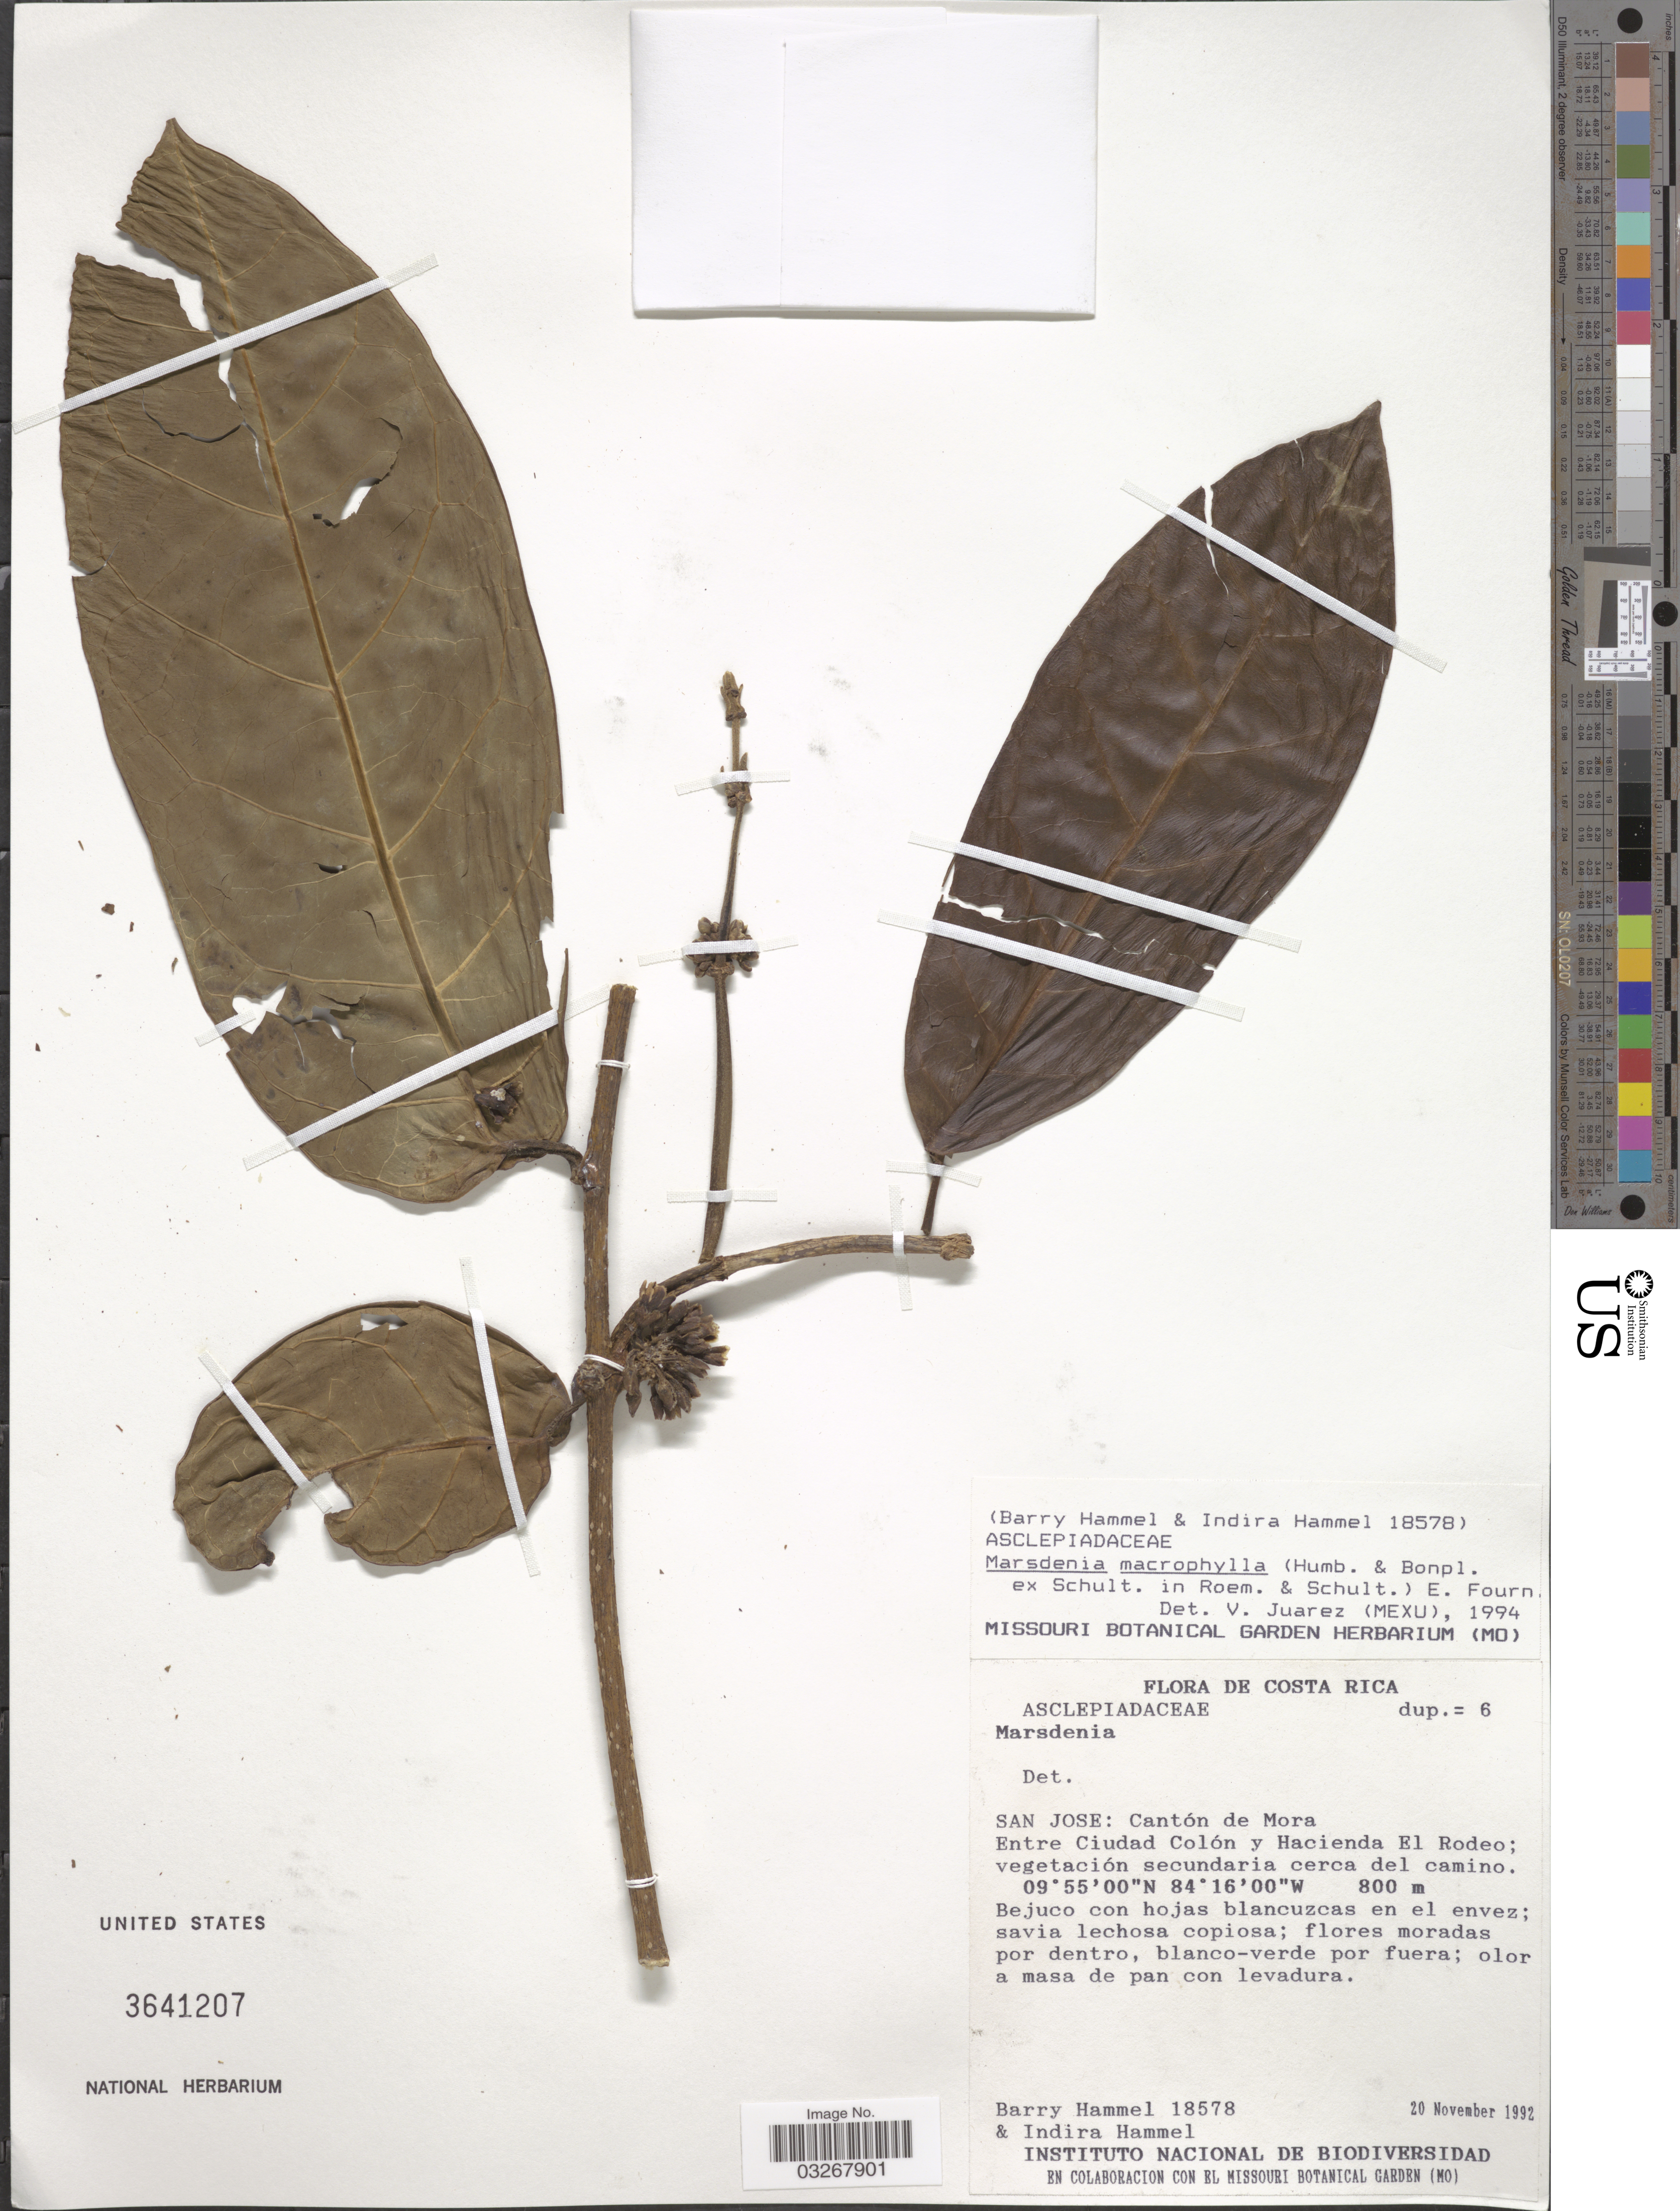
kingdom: Plantae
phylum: Tracheophyta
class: Magnoliopsida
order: Gentianales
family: Apocynaceae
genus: Marsdenia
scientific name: Marsdenia macrophylla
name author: (Humb. & Bonpl. ex Schult.) E. Fourn.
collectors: B. Hammel & I. Hammel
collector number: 18578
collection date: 1992-11-20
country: Costa Rica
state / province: San José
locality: Cantón de Mora. Entre Ciudad Colón y Hacienda El Rodeo.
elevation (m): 800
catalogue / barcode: US 3641207